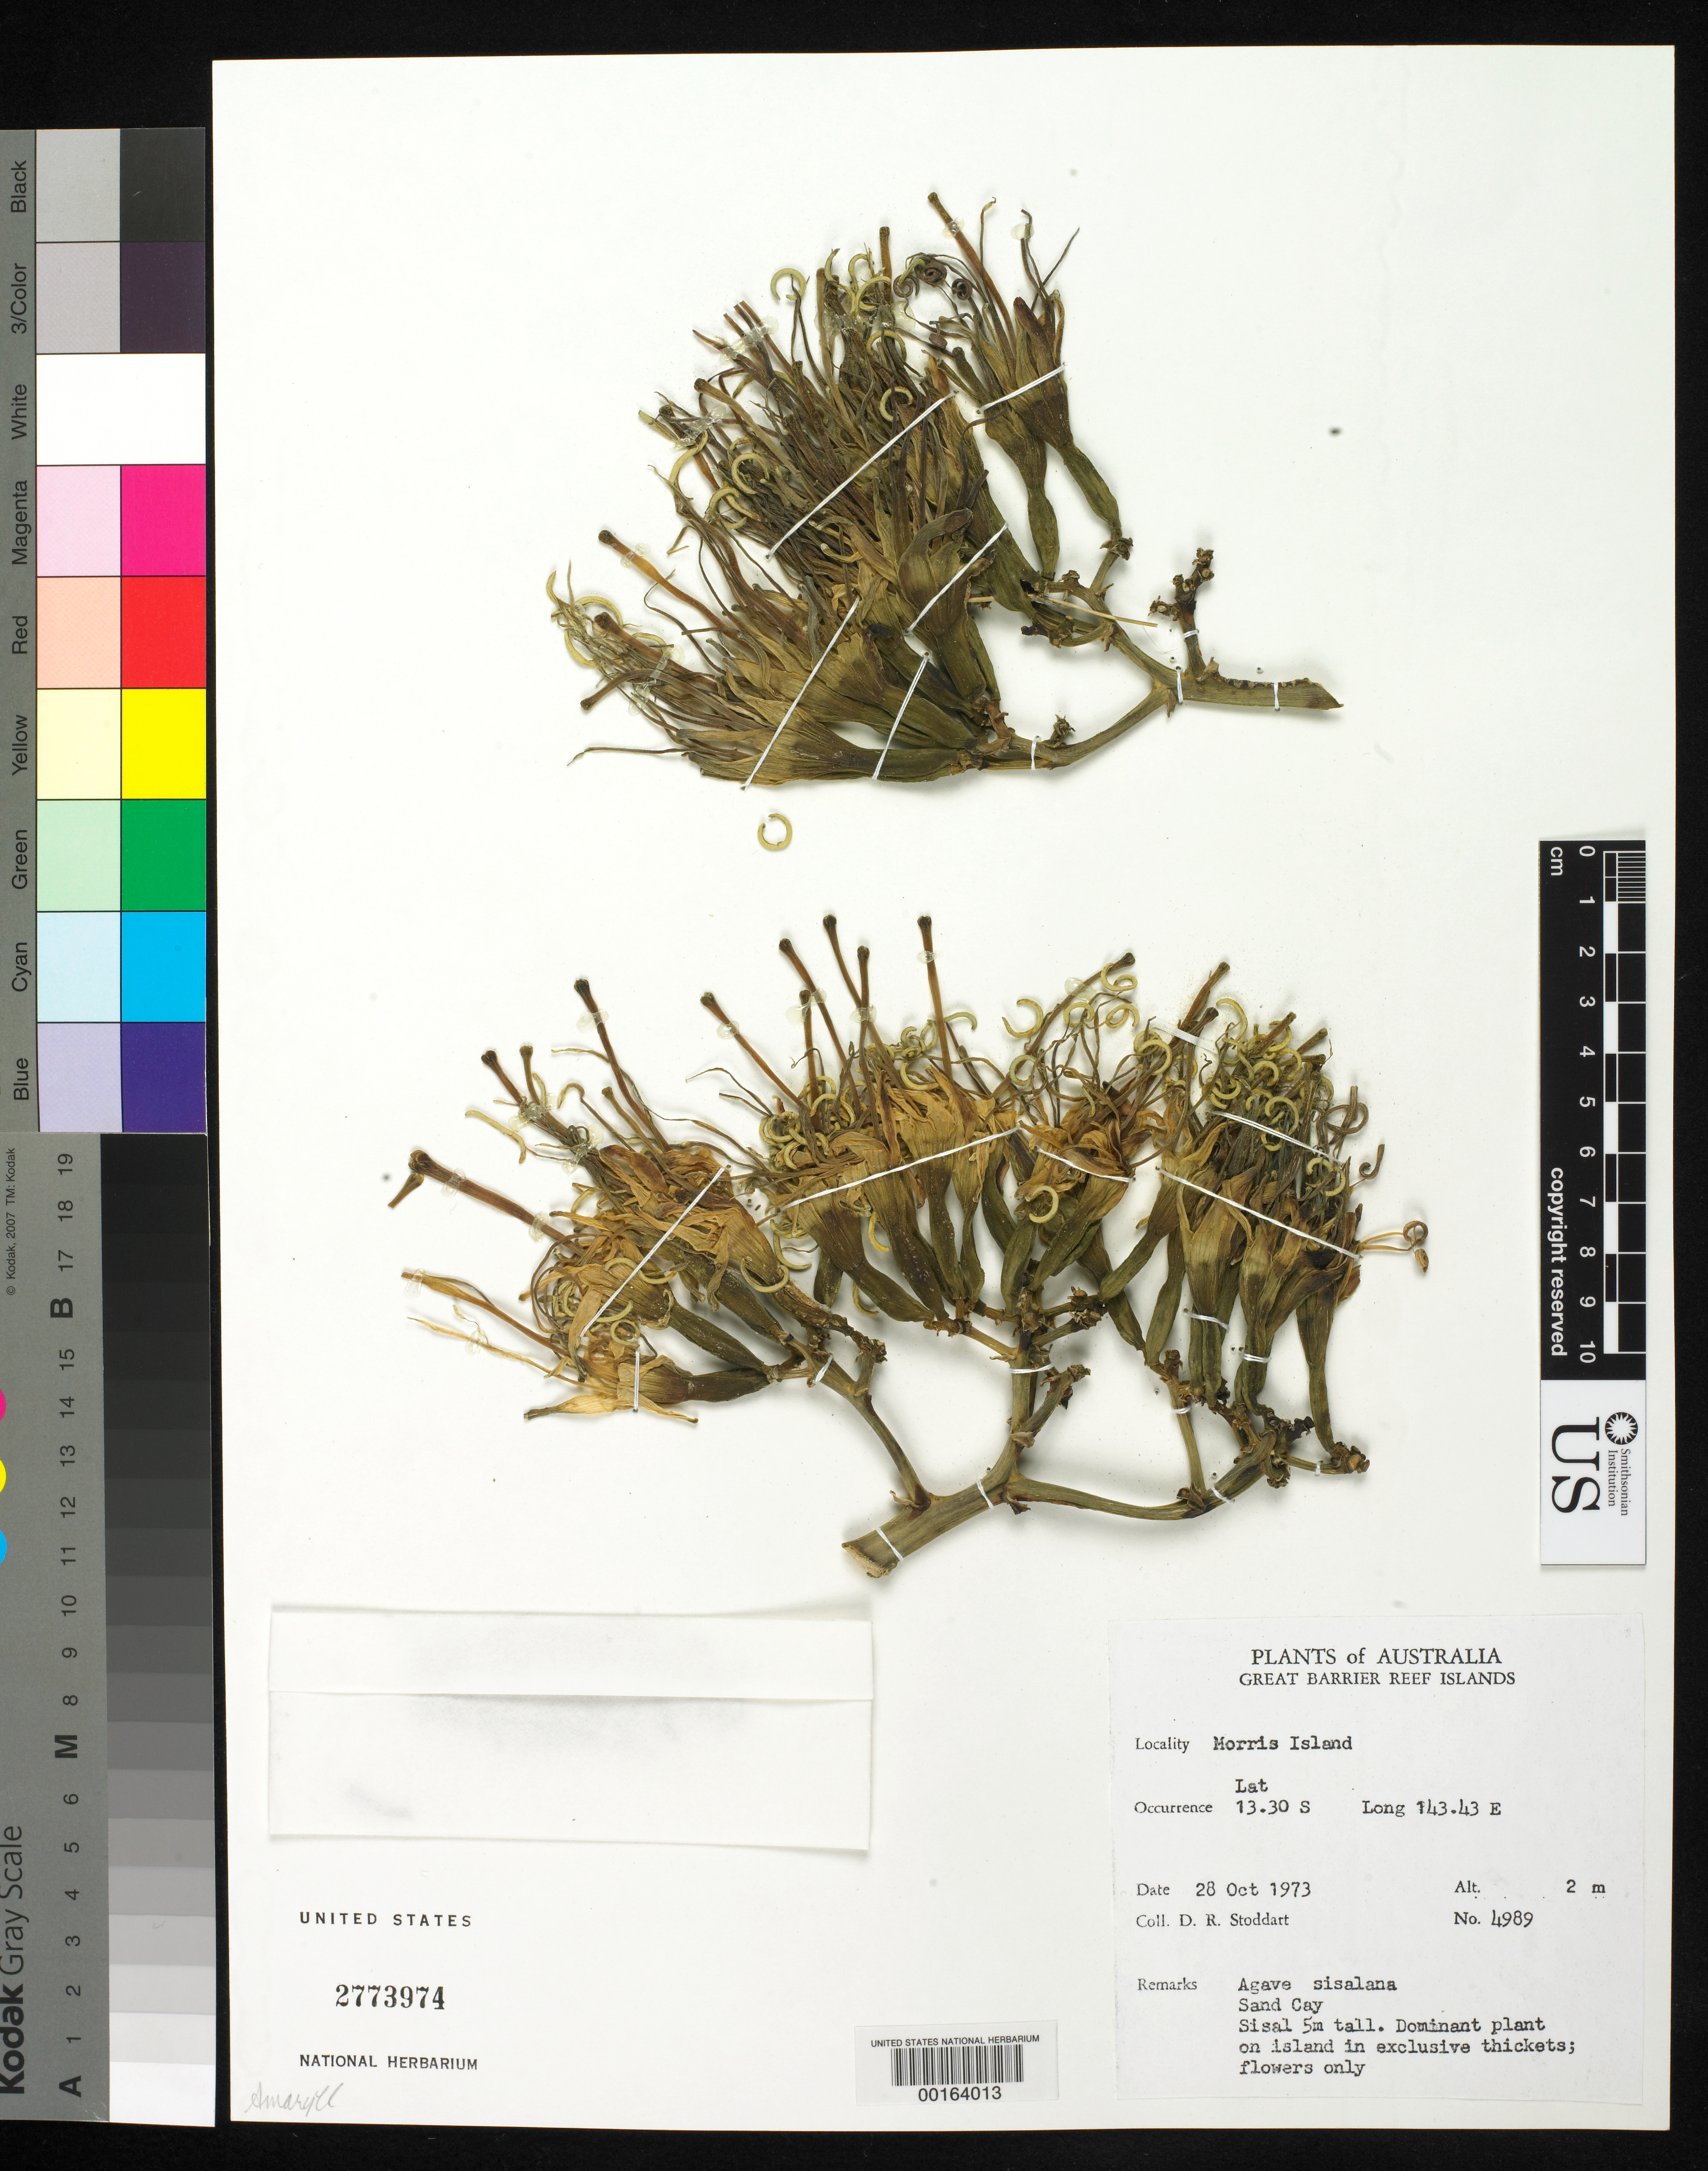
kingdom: Plantae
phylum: Tracheophyta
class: Liliopsida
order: Asparagales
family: Asparagaceae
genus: Agave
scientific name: Agave sisalana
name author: Perrine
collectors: D. R. Stoddart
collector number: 4989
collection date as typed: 28 Oct 1973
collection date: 1973-10-28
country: Australia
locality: Morris island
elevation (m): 2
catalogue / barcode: US 2773974